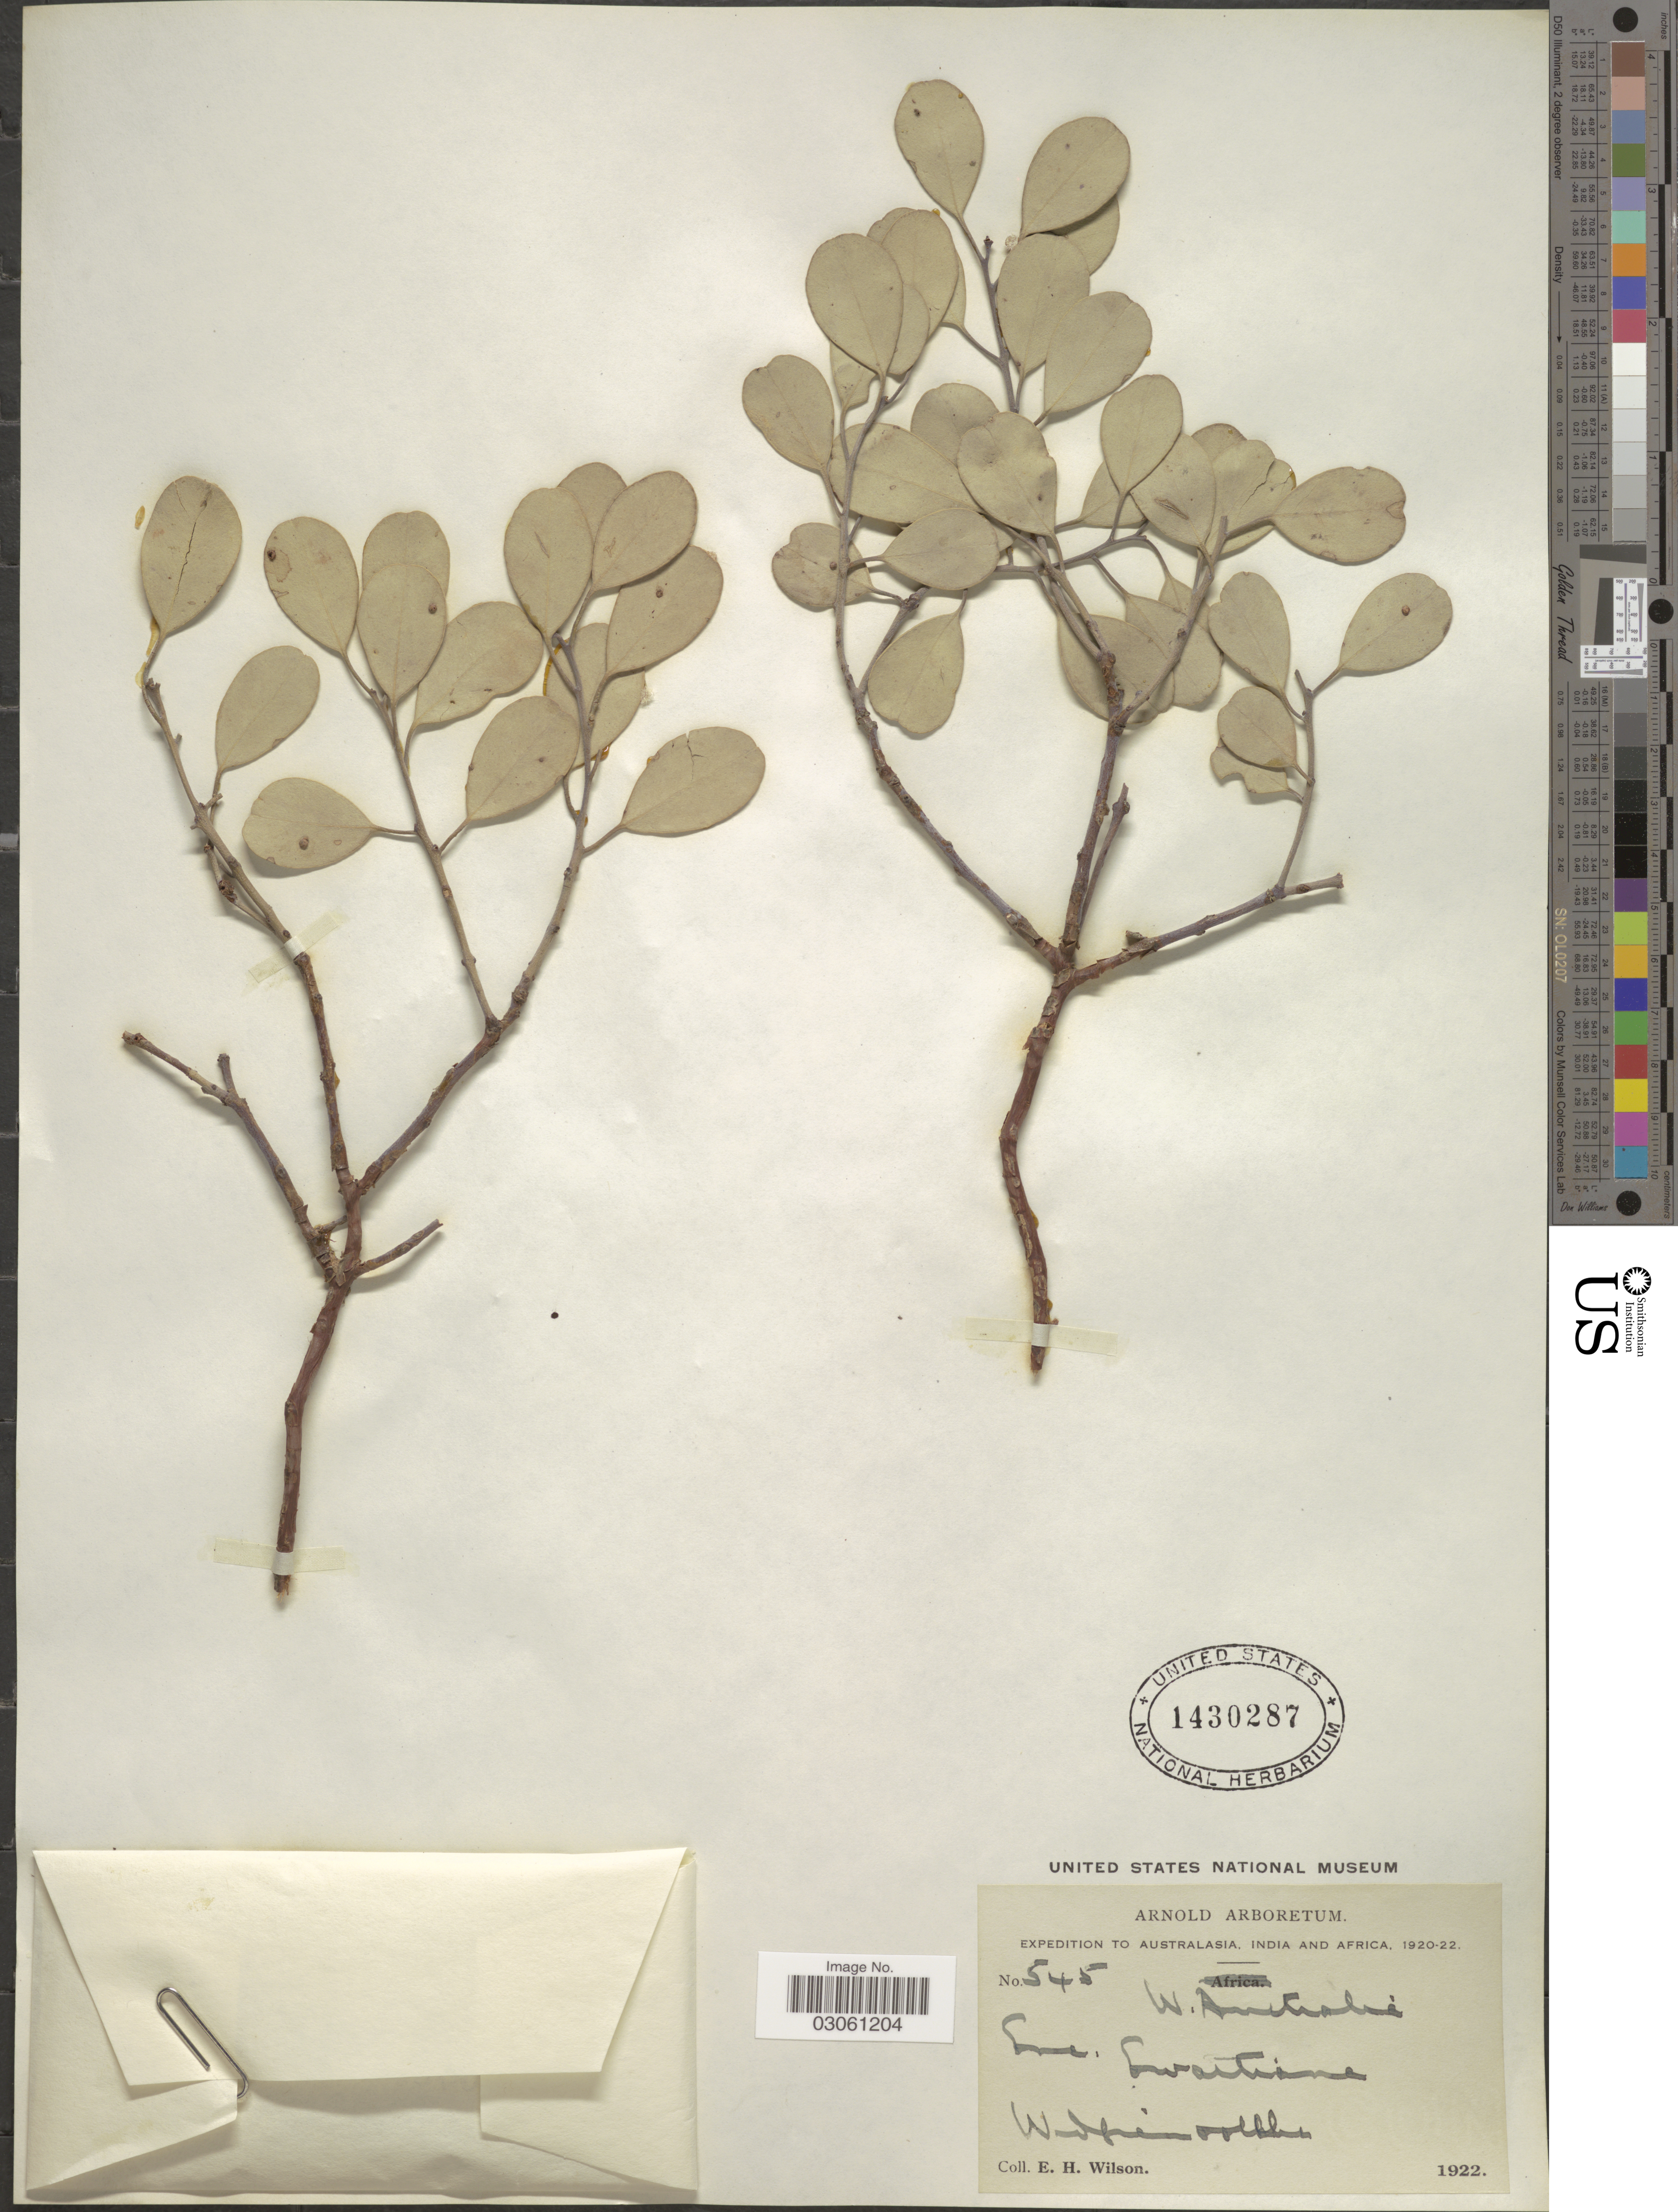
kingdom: Plantae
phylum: Tracheophyta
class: Magnoliopsida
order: Myrtales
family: Myrtaceae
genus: Eucalyptus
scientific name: Eucalyptus ewartiana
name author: Maiden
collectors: E. Wilson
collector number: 545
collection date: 1922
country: Australia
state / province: Western Australia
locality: W. Australie. Widgiemooltha.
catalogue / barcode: US 1430287